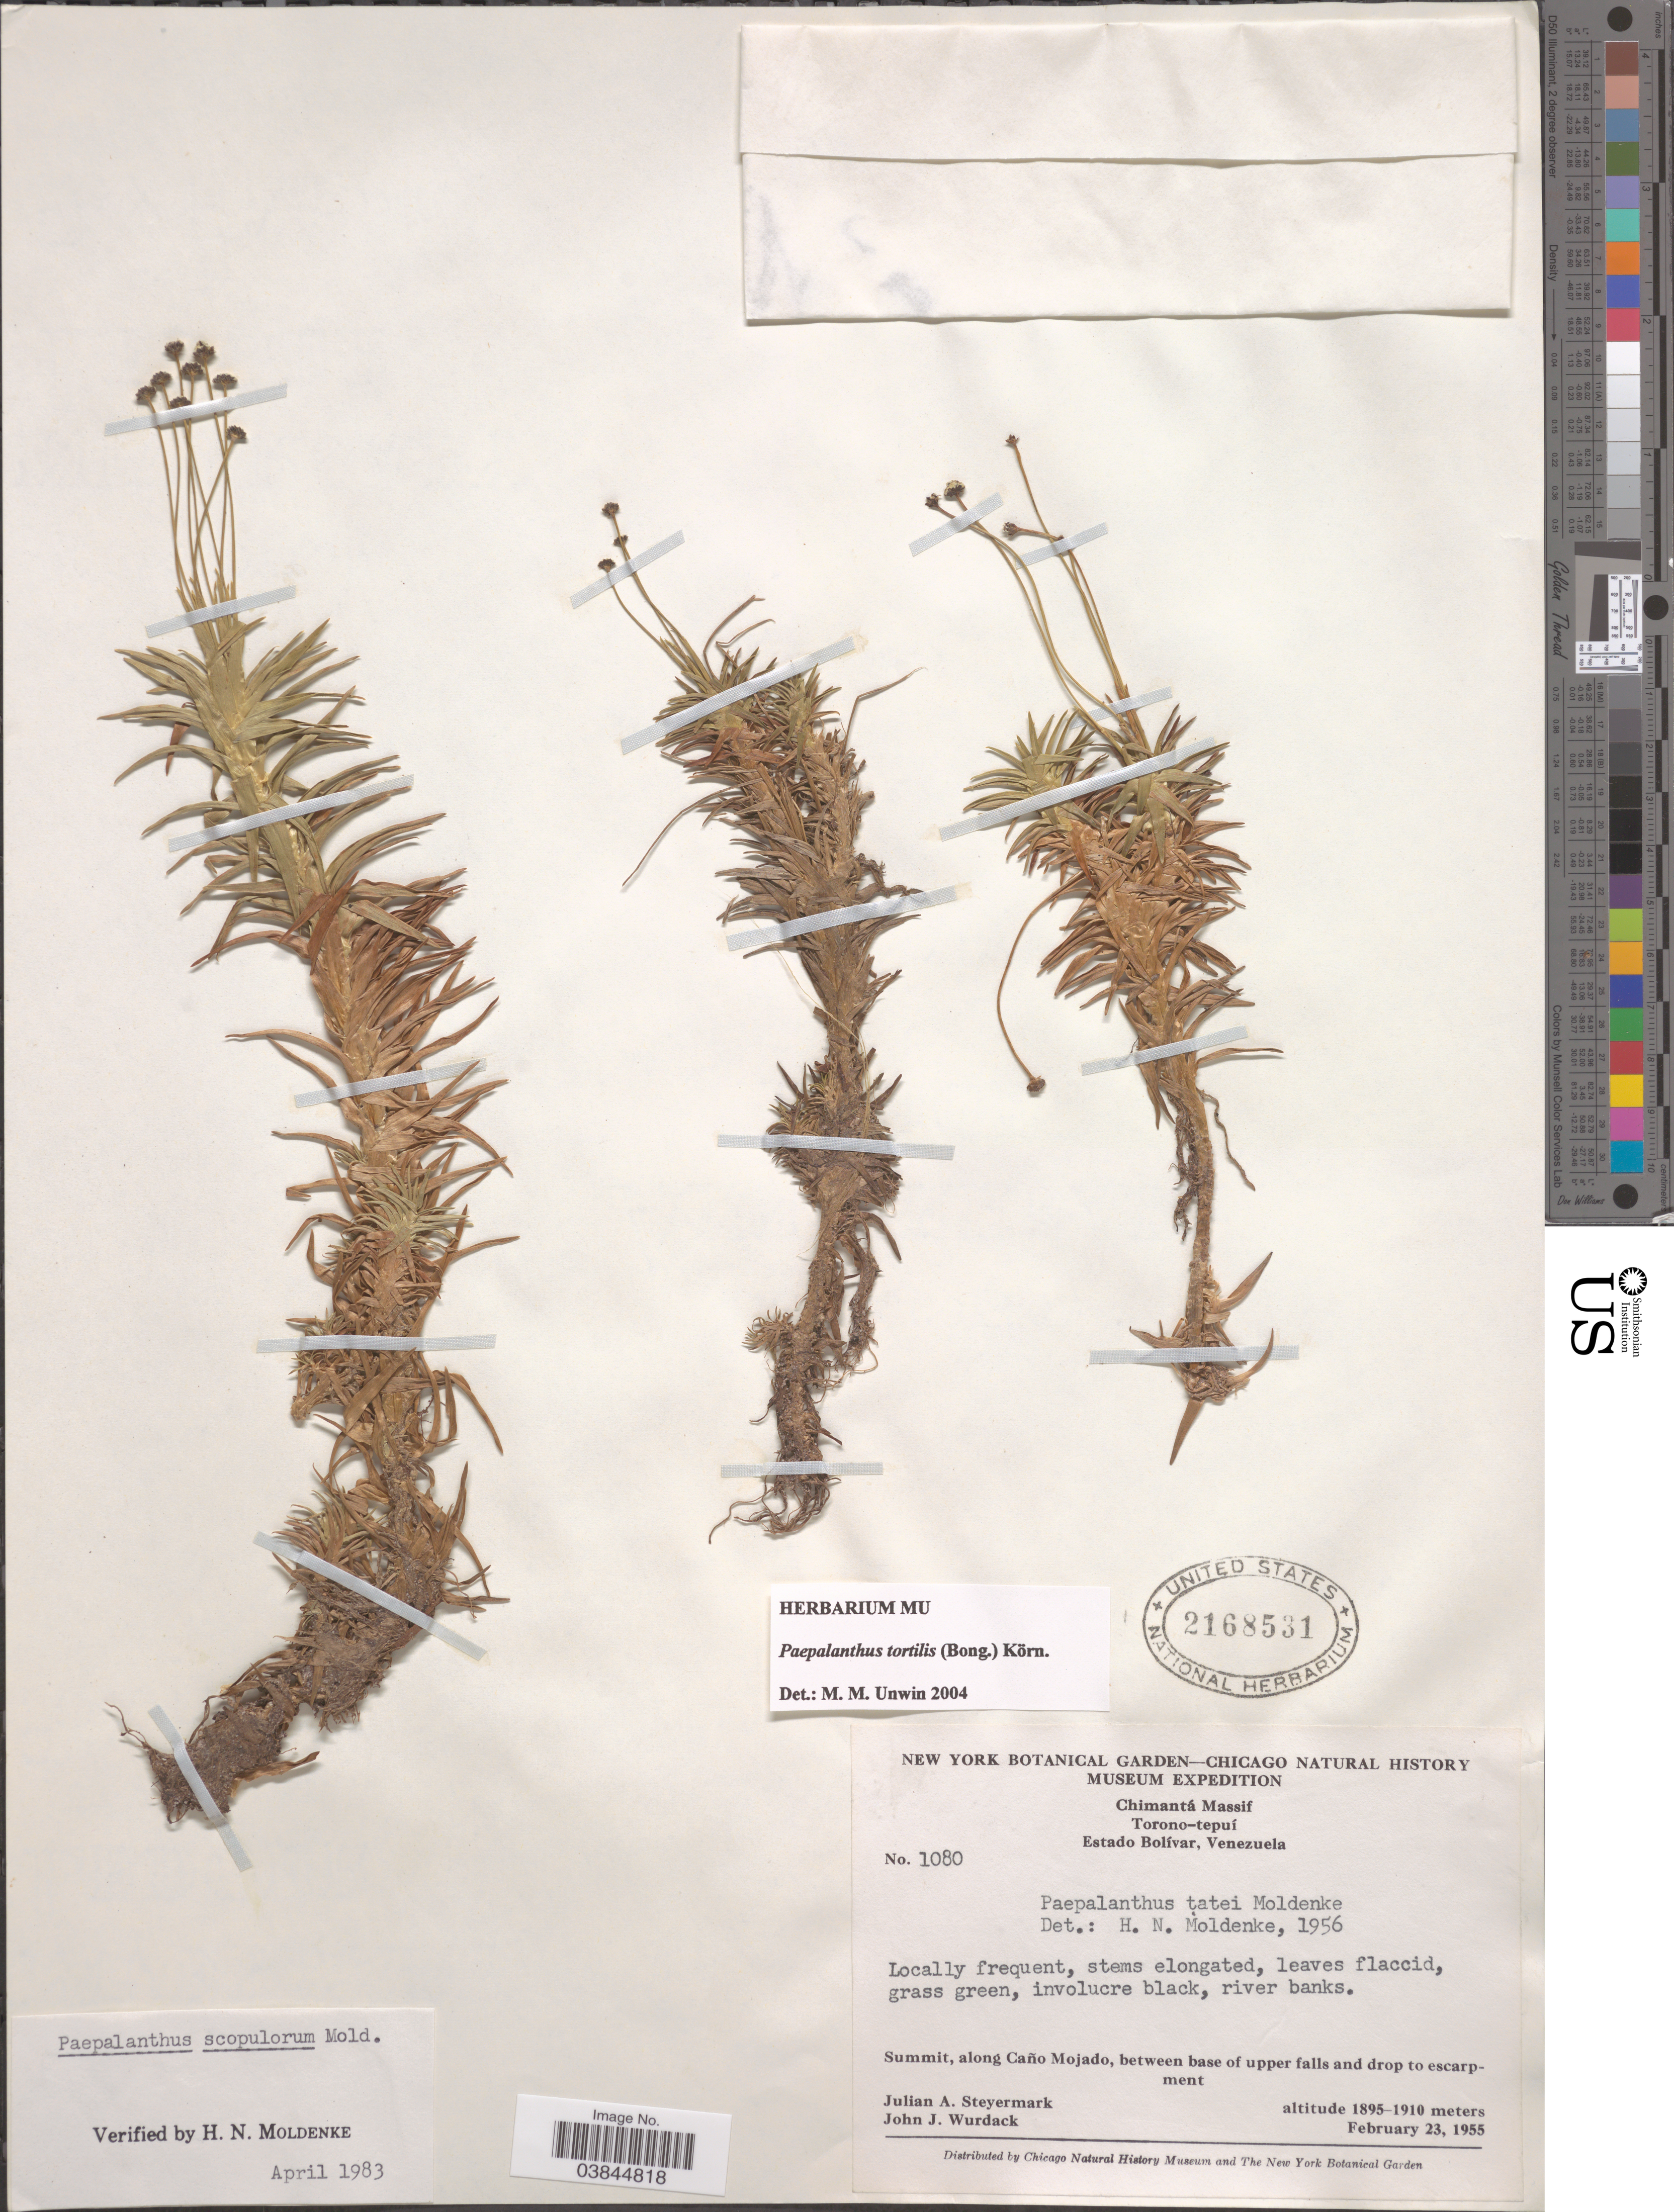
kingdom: Plantae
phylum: Tracheophyta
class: Liliopsida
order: Poales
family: Eriocaulaceae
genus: Paepalanthus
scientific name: Paepalanthus tortilis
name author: (Bong.) Koern.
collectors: J. Steyermark & J. J. Wurdack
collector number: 1080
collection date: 1955-02-23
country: Venezuela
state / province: Bolivar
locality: Chimantá Massif. Torono-tepuí. Summit, along Caño Mojado, between base of upper falls and drop to escarpment.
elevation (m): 1895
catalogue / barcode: US 2168531